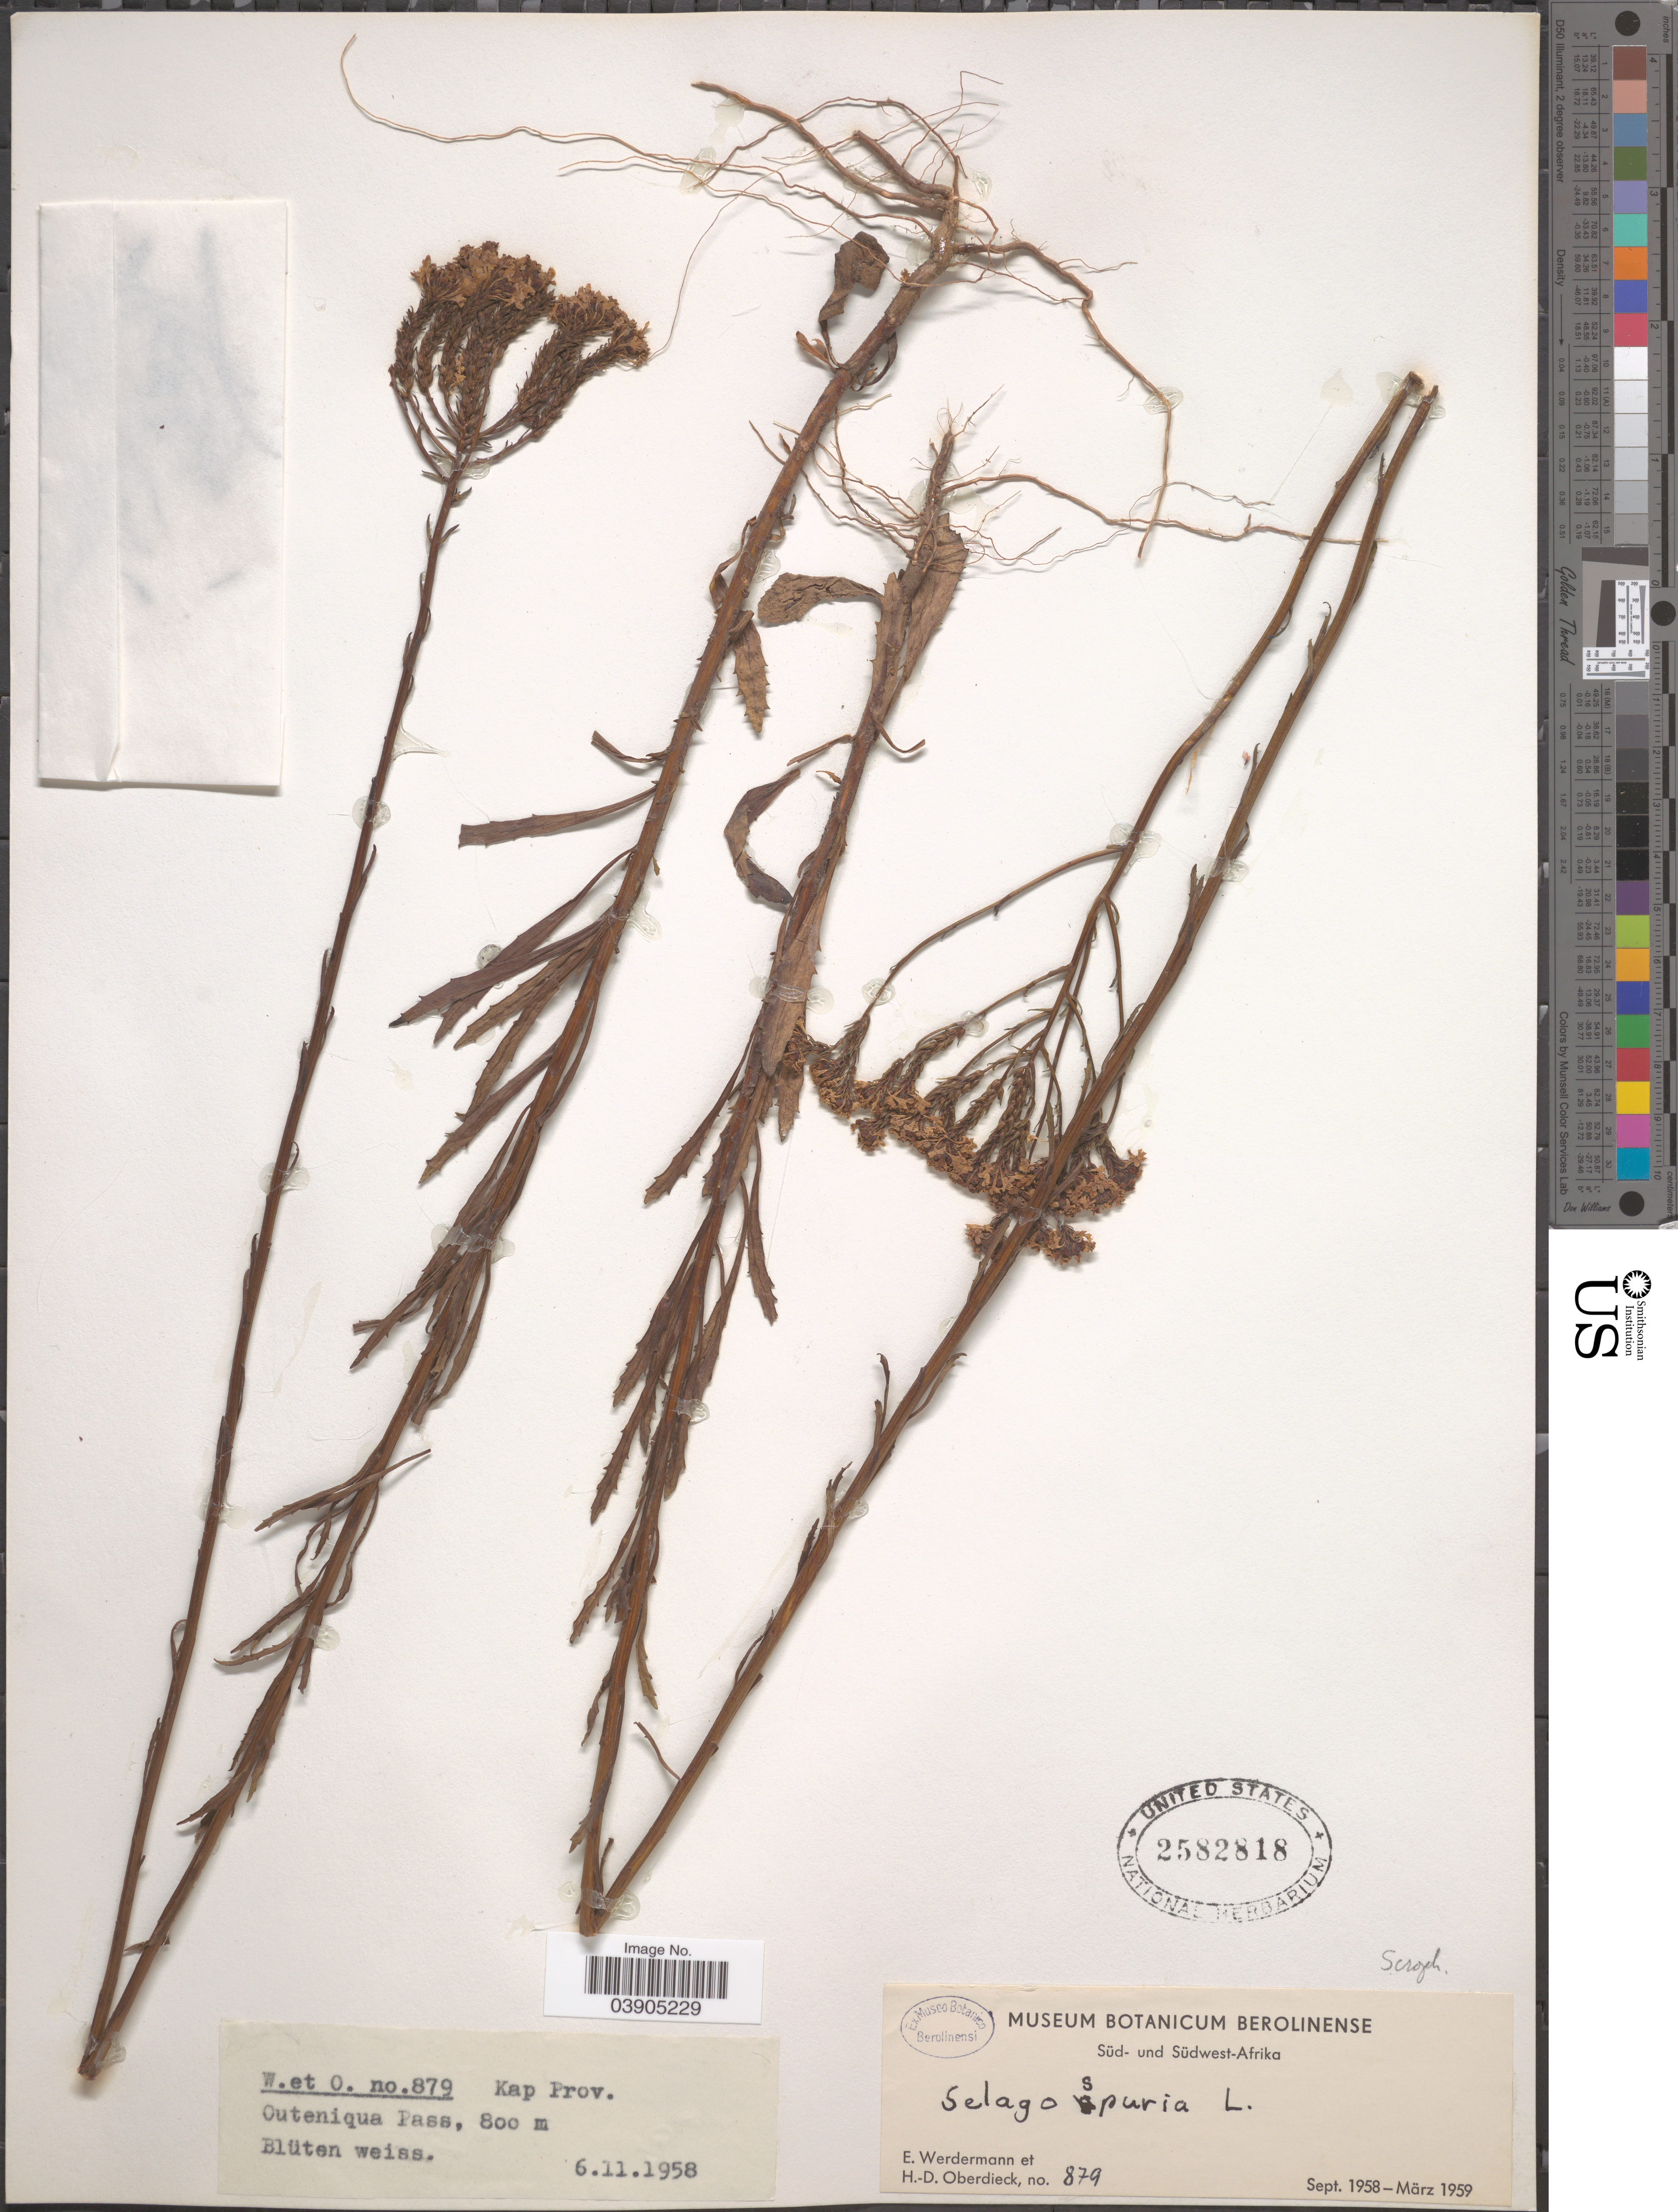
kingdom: Plantae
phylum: Tracheophyta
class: Magnoliopsida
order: Lamiales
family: Scrophulariaceae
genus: Selago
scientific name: Selago spuria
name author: L.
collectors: E. Werdermann & H. Oberdieck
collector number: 879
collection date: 1958-11-06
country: South Africa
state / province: Western Cape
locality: Kap Prov. Outeniqua Pass.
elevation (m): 800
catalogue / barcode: US 2582818